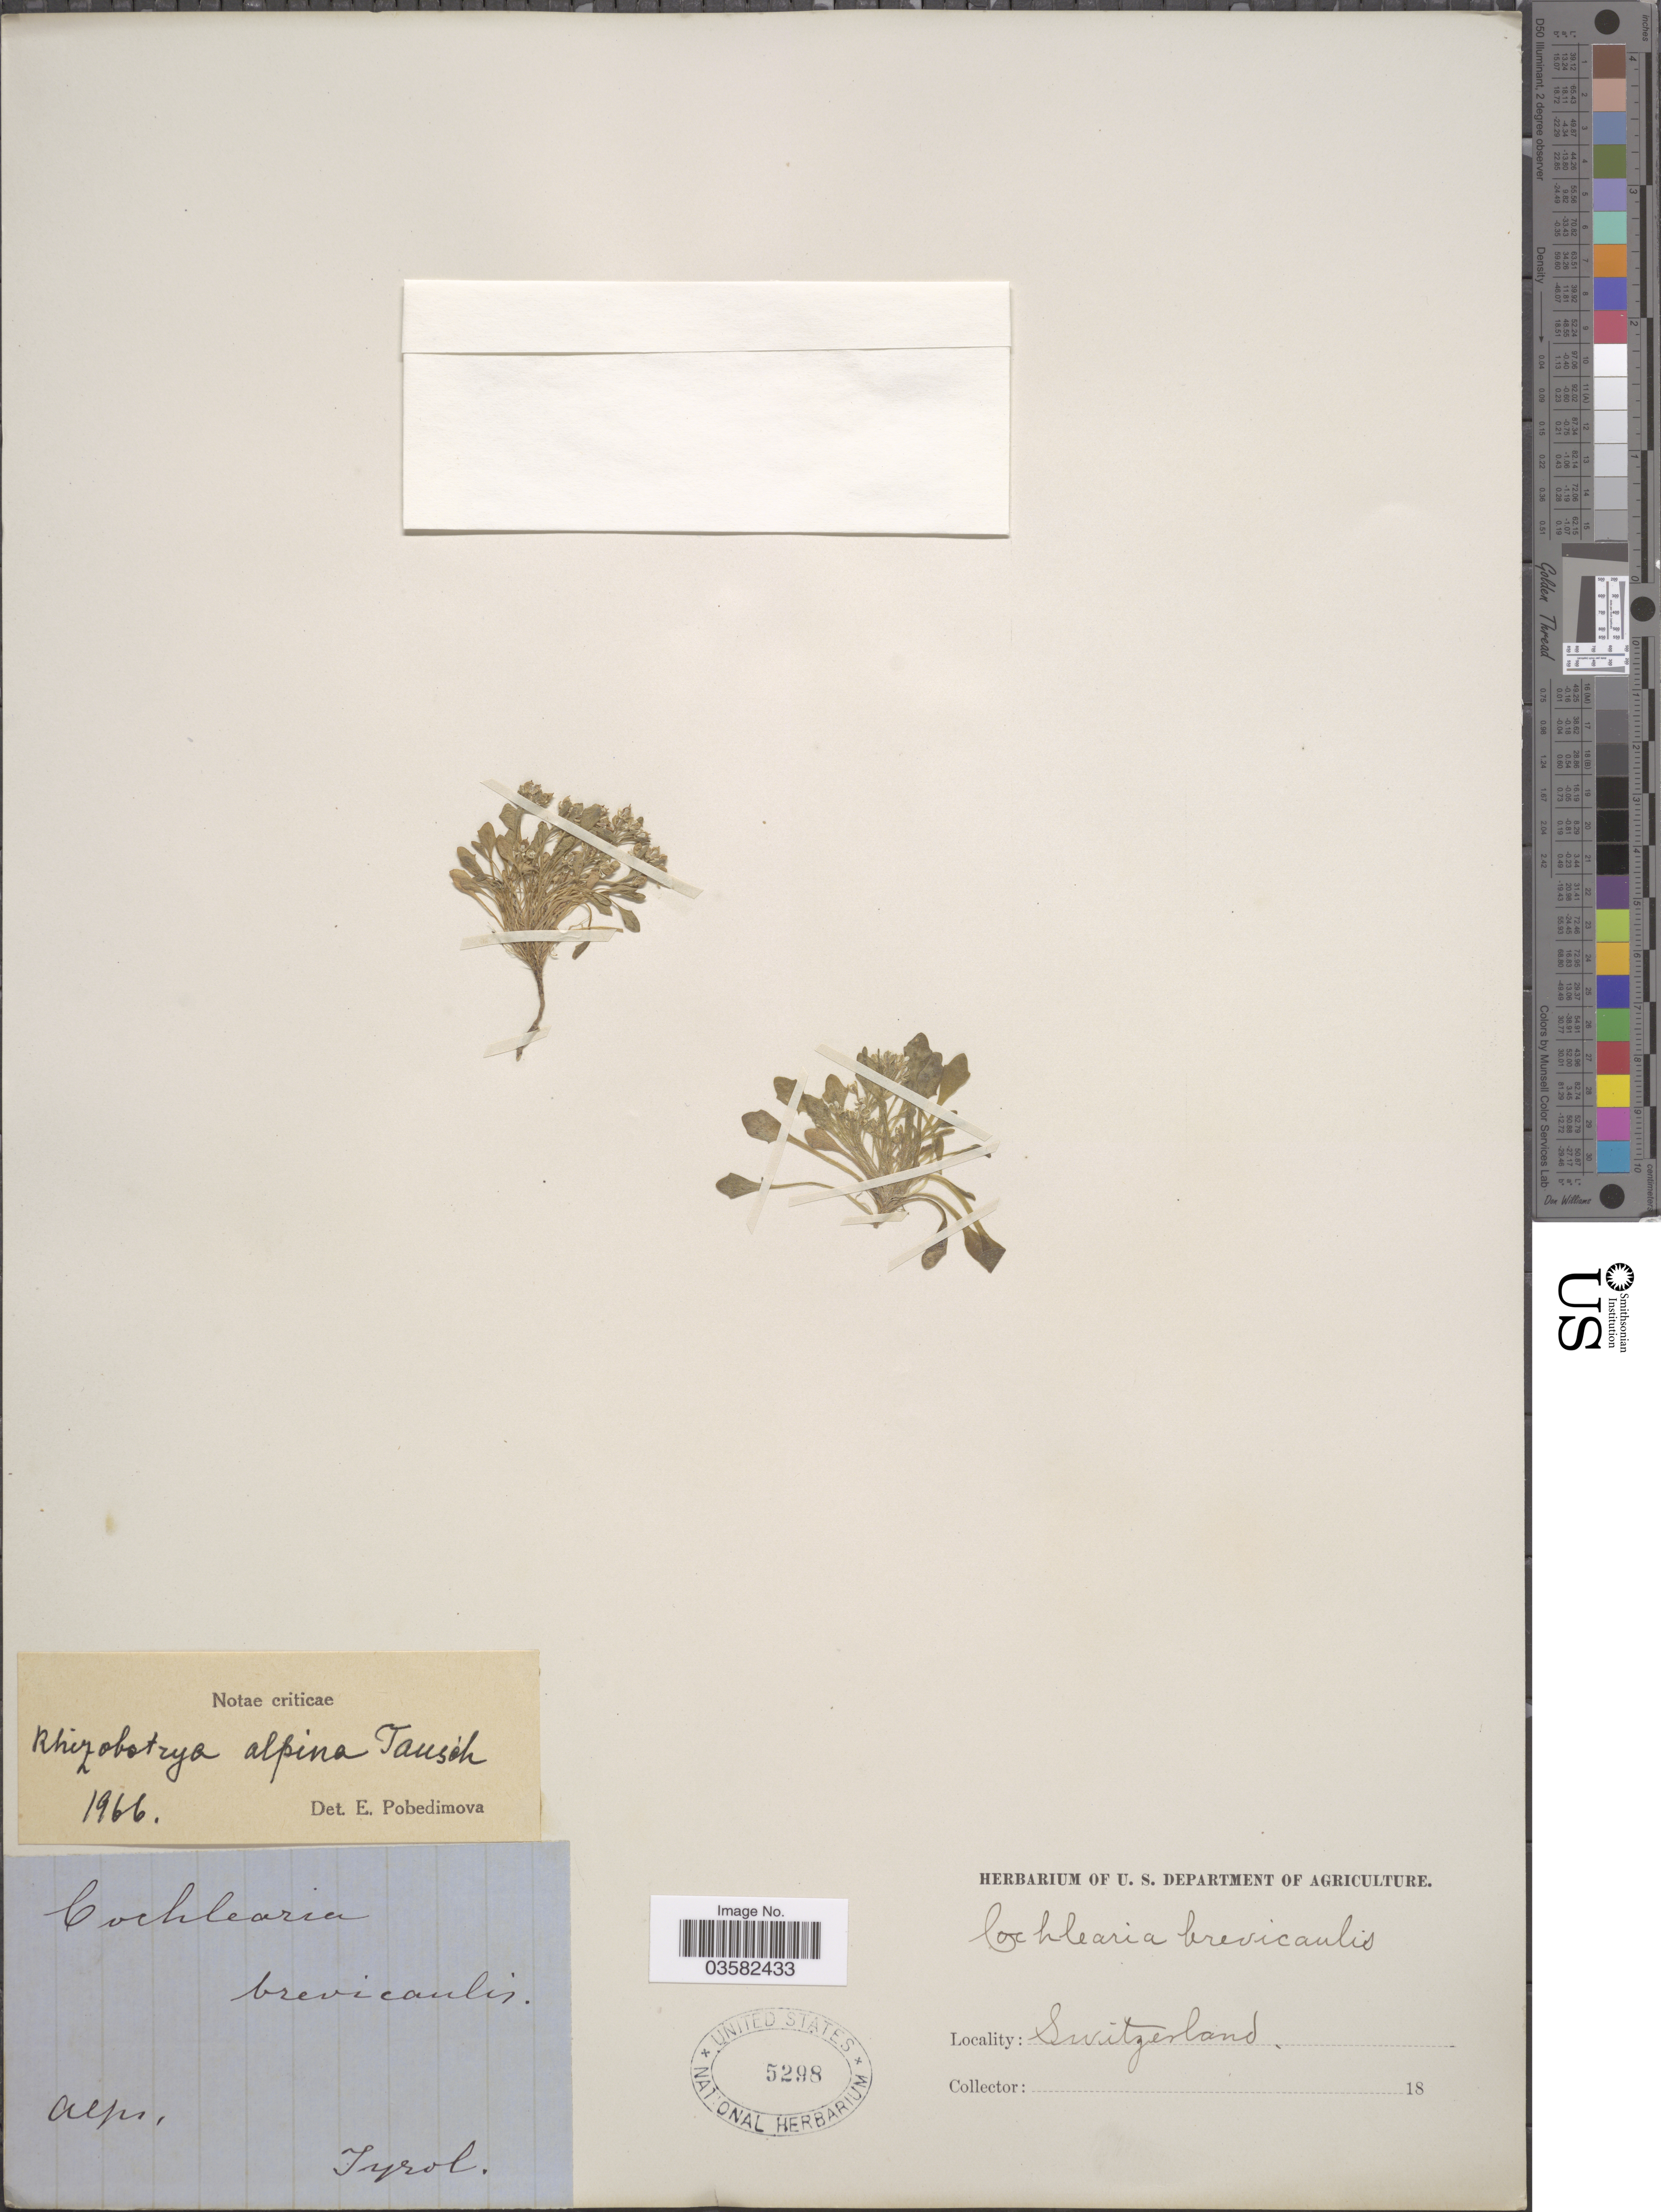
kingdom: Plantae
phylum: Tracheophyta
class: Magnoliopsida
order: Brassicales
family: Brassicaceae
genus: Kernera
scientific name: Kernera alpina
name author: (Tausch) Prantl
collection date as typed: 18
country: Switzerland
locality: Alps. Tyrol.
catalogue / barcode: US 5298